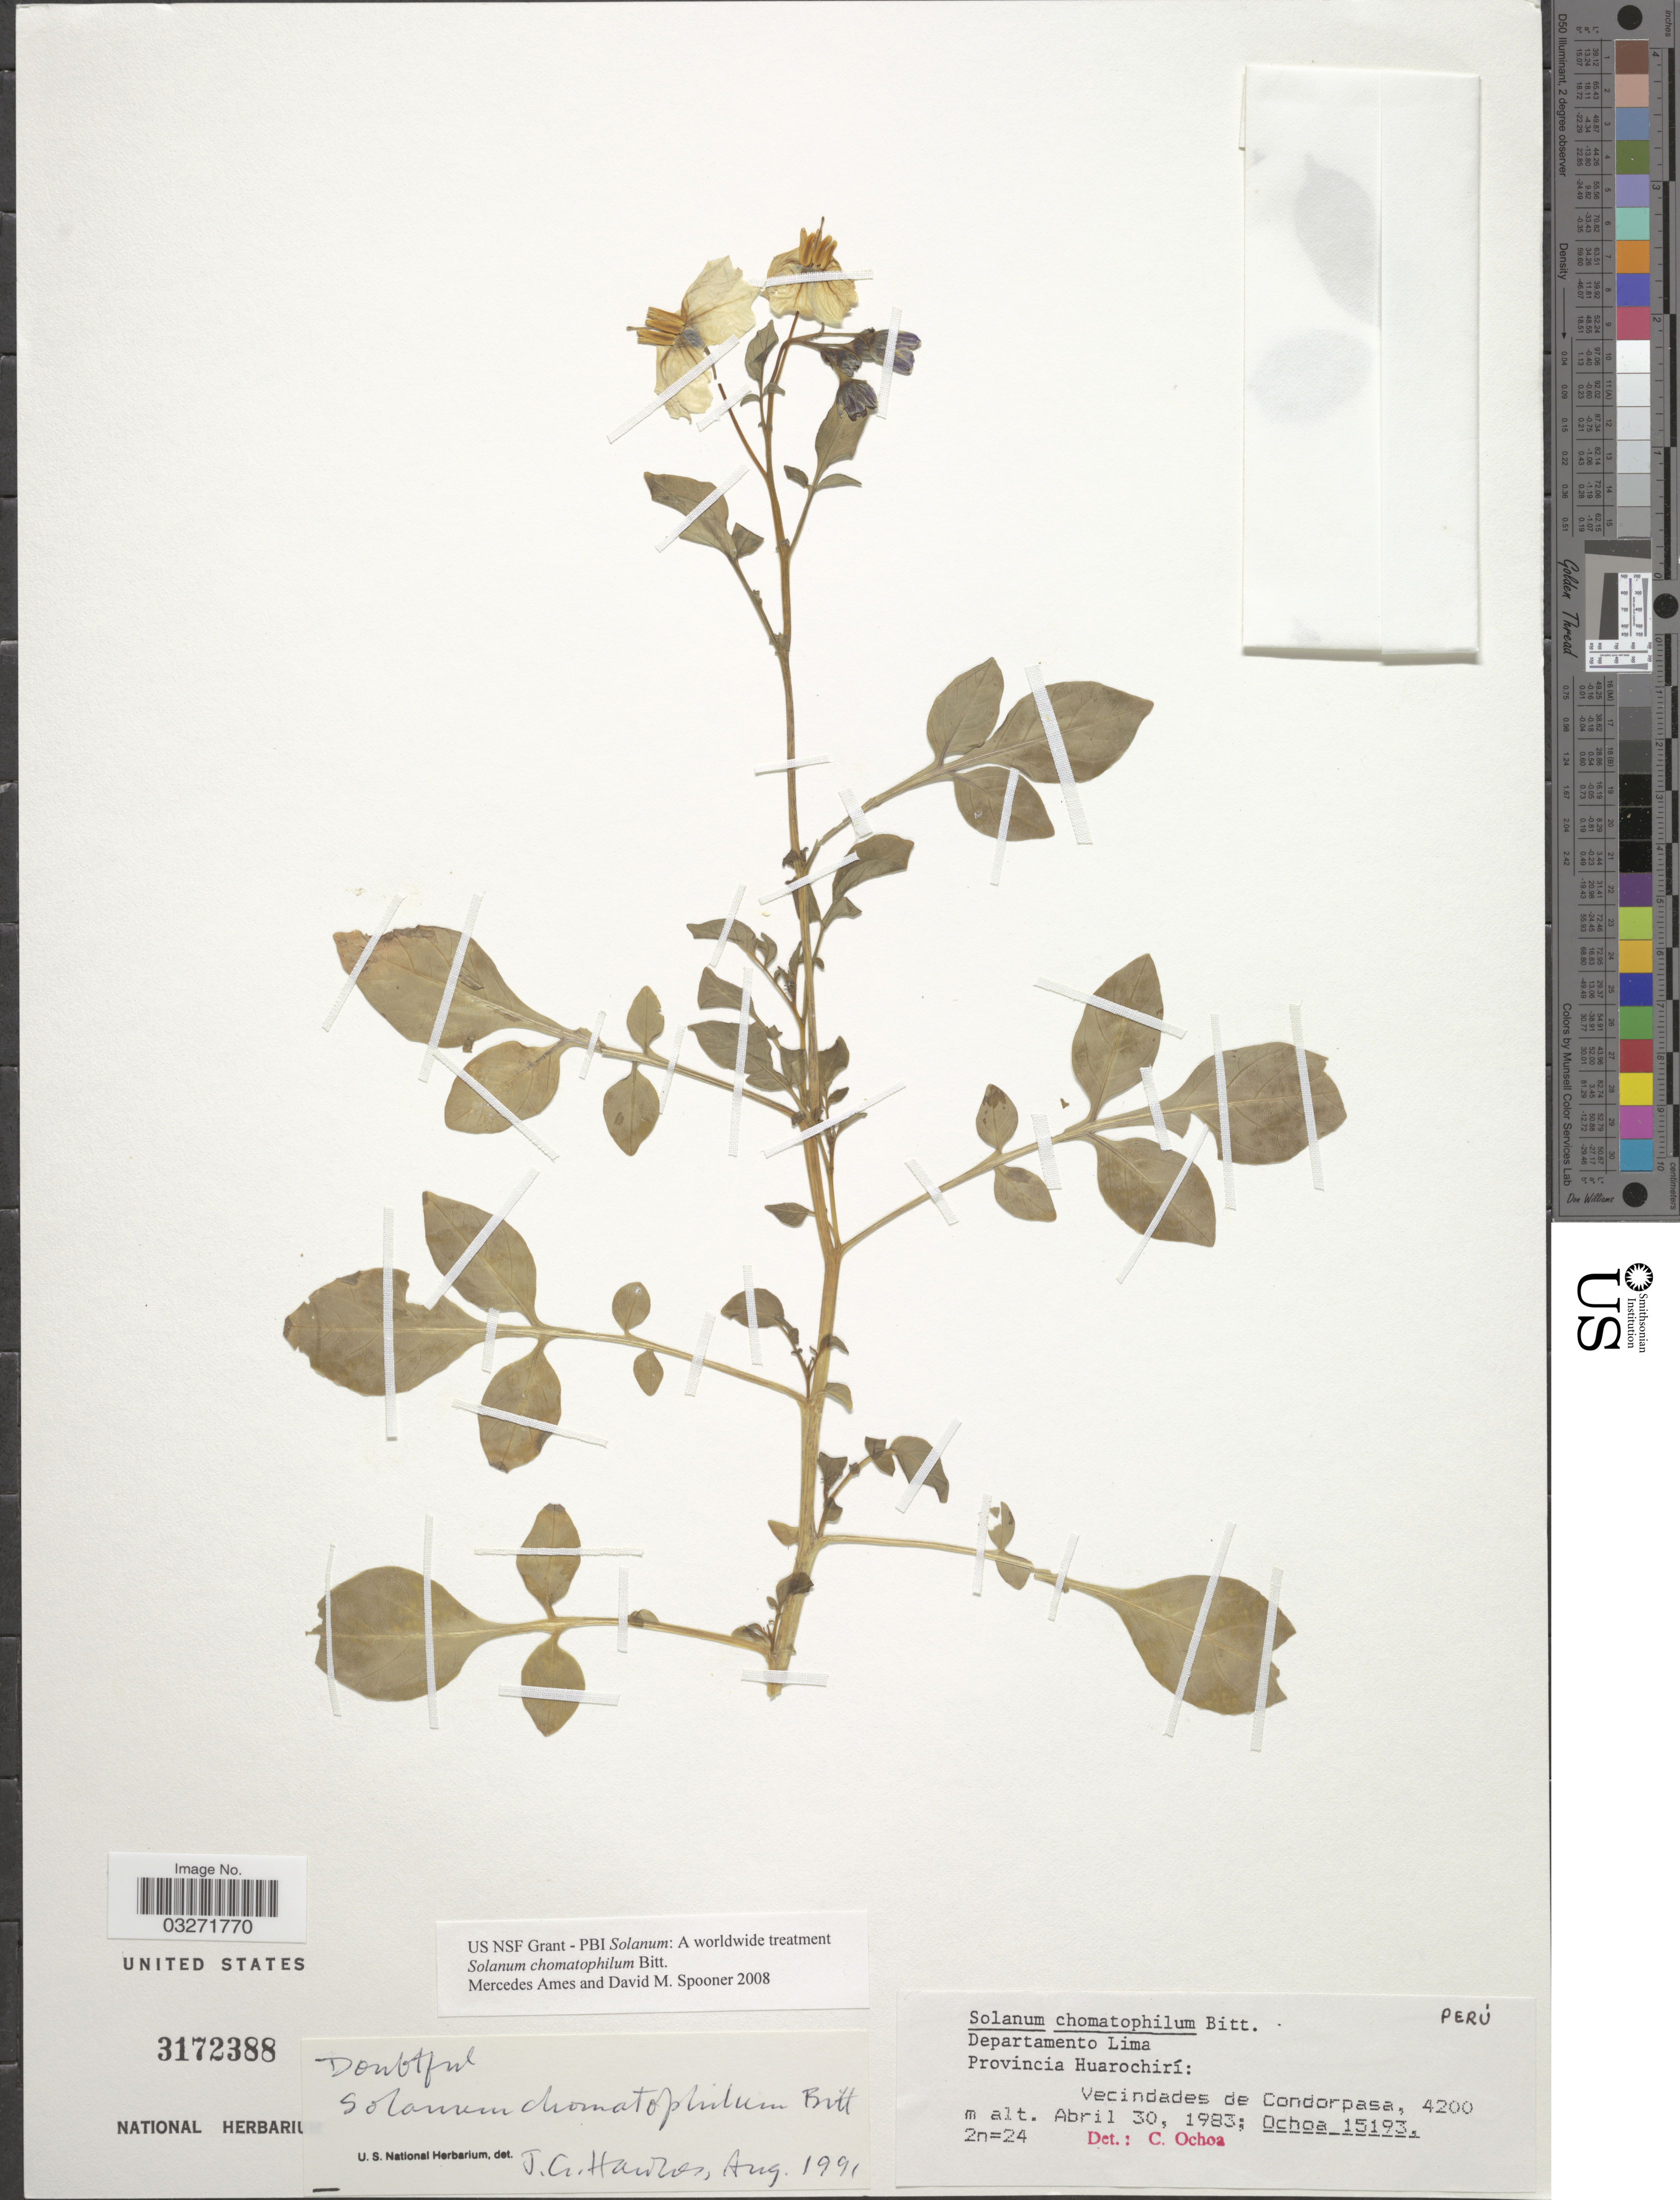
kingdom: Plantae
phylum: Tracheophyta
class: Magnoliopsida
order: Solanales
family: Solanaceae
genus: Solanum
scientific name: Solanum chomatophilum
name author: Bitter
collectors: -. Ochoa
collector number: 15193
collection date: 1983-04-30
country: Peru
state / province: Lima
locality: Departamento Lima. Provincia Huarochirí: Vecindades de Condorpasa.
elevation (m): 4200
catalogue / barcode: US 3172388